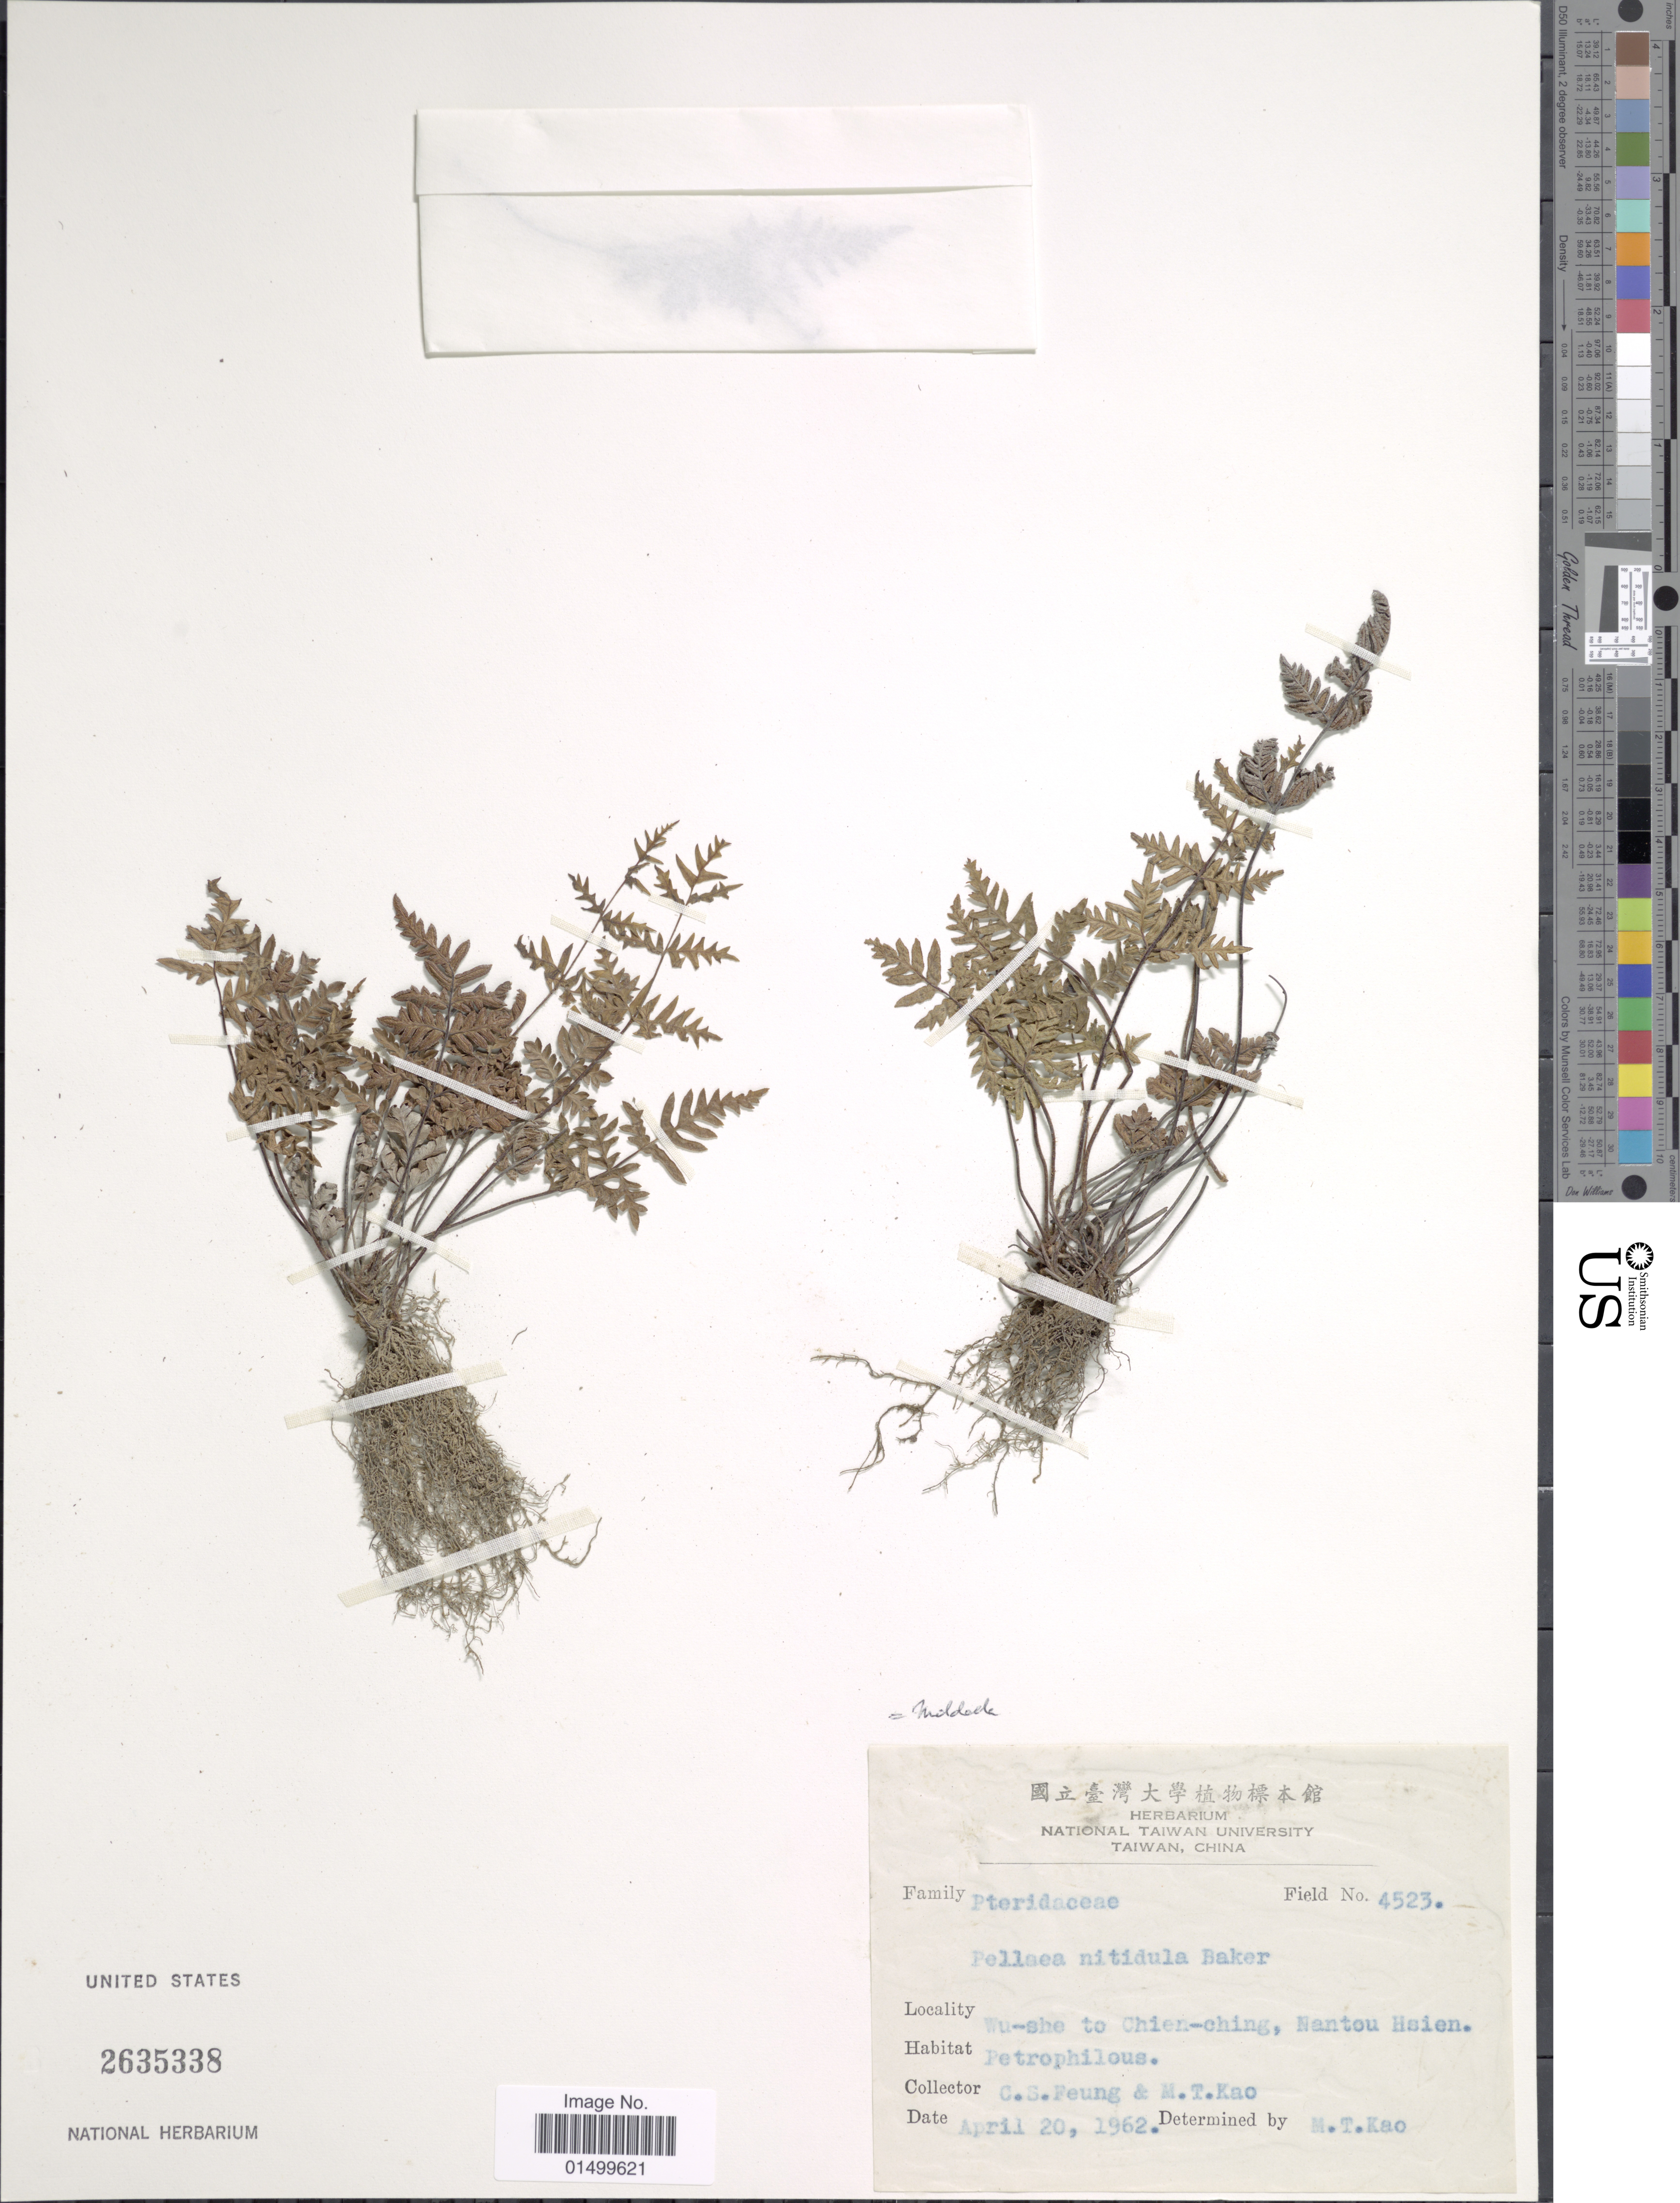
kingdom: Plantae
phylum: Tracheophyta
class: Polypodiopsida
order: Polypodiales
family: Pteridaceae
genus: Cheilanthes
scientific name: Cheilanthes nitidula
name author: Wall. ex Hook.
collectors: C. Feung & M. T. Kao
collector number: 4523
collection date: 1962-04-20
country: Taiwan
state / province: Nantou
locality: Wu-she to Chien-ching, Nantou Hsien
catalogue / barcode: US 2635338